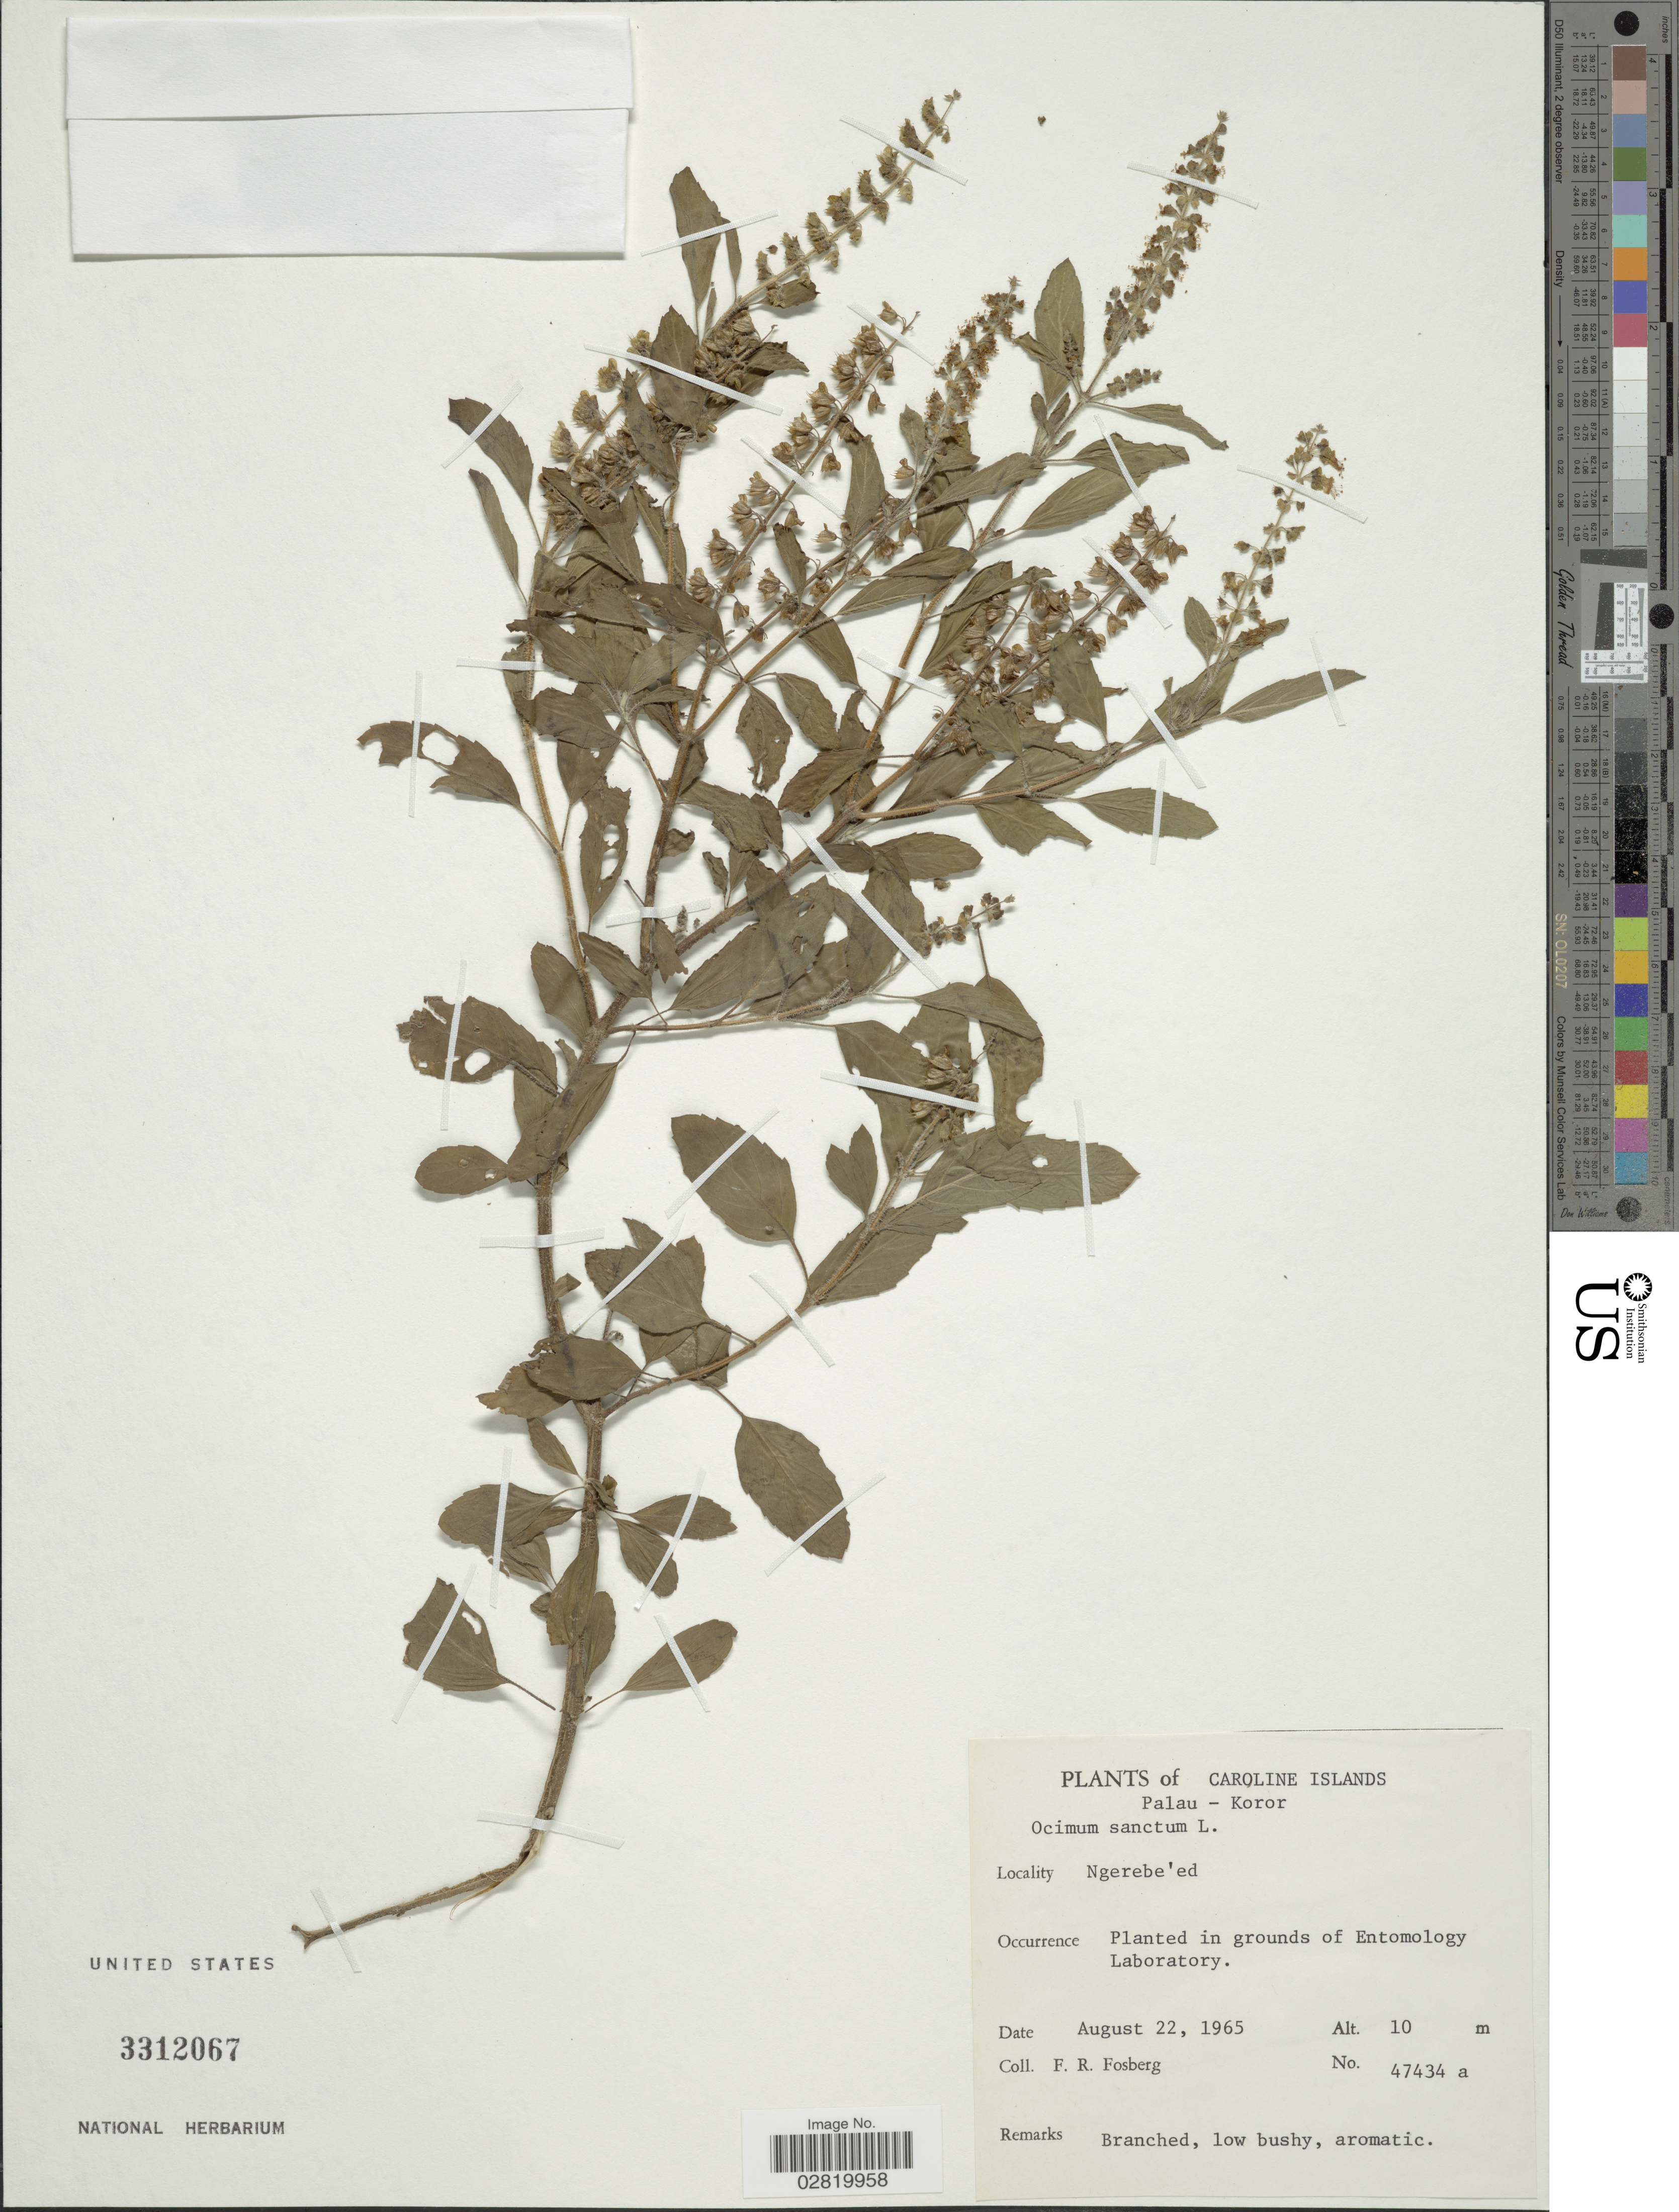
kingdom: Plantae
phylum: Tracheophyta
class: Magnoliopsida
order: Lamiales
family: Lamiaceae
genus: Ocimum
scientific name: Ocimum tenuiflorum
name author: L.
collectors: F. R. Fosberg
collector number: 47434a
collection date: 1965-08-22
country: Palau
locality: Caroline Islands, Palau-Koror, Ngerebe'ed, in grounds of Entomology Laboratory.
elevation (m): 10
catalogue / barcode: US 3312067